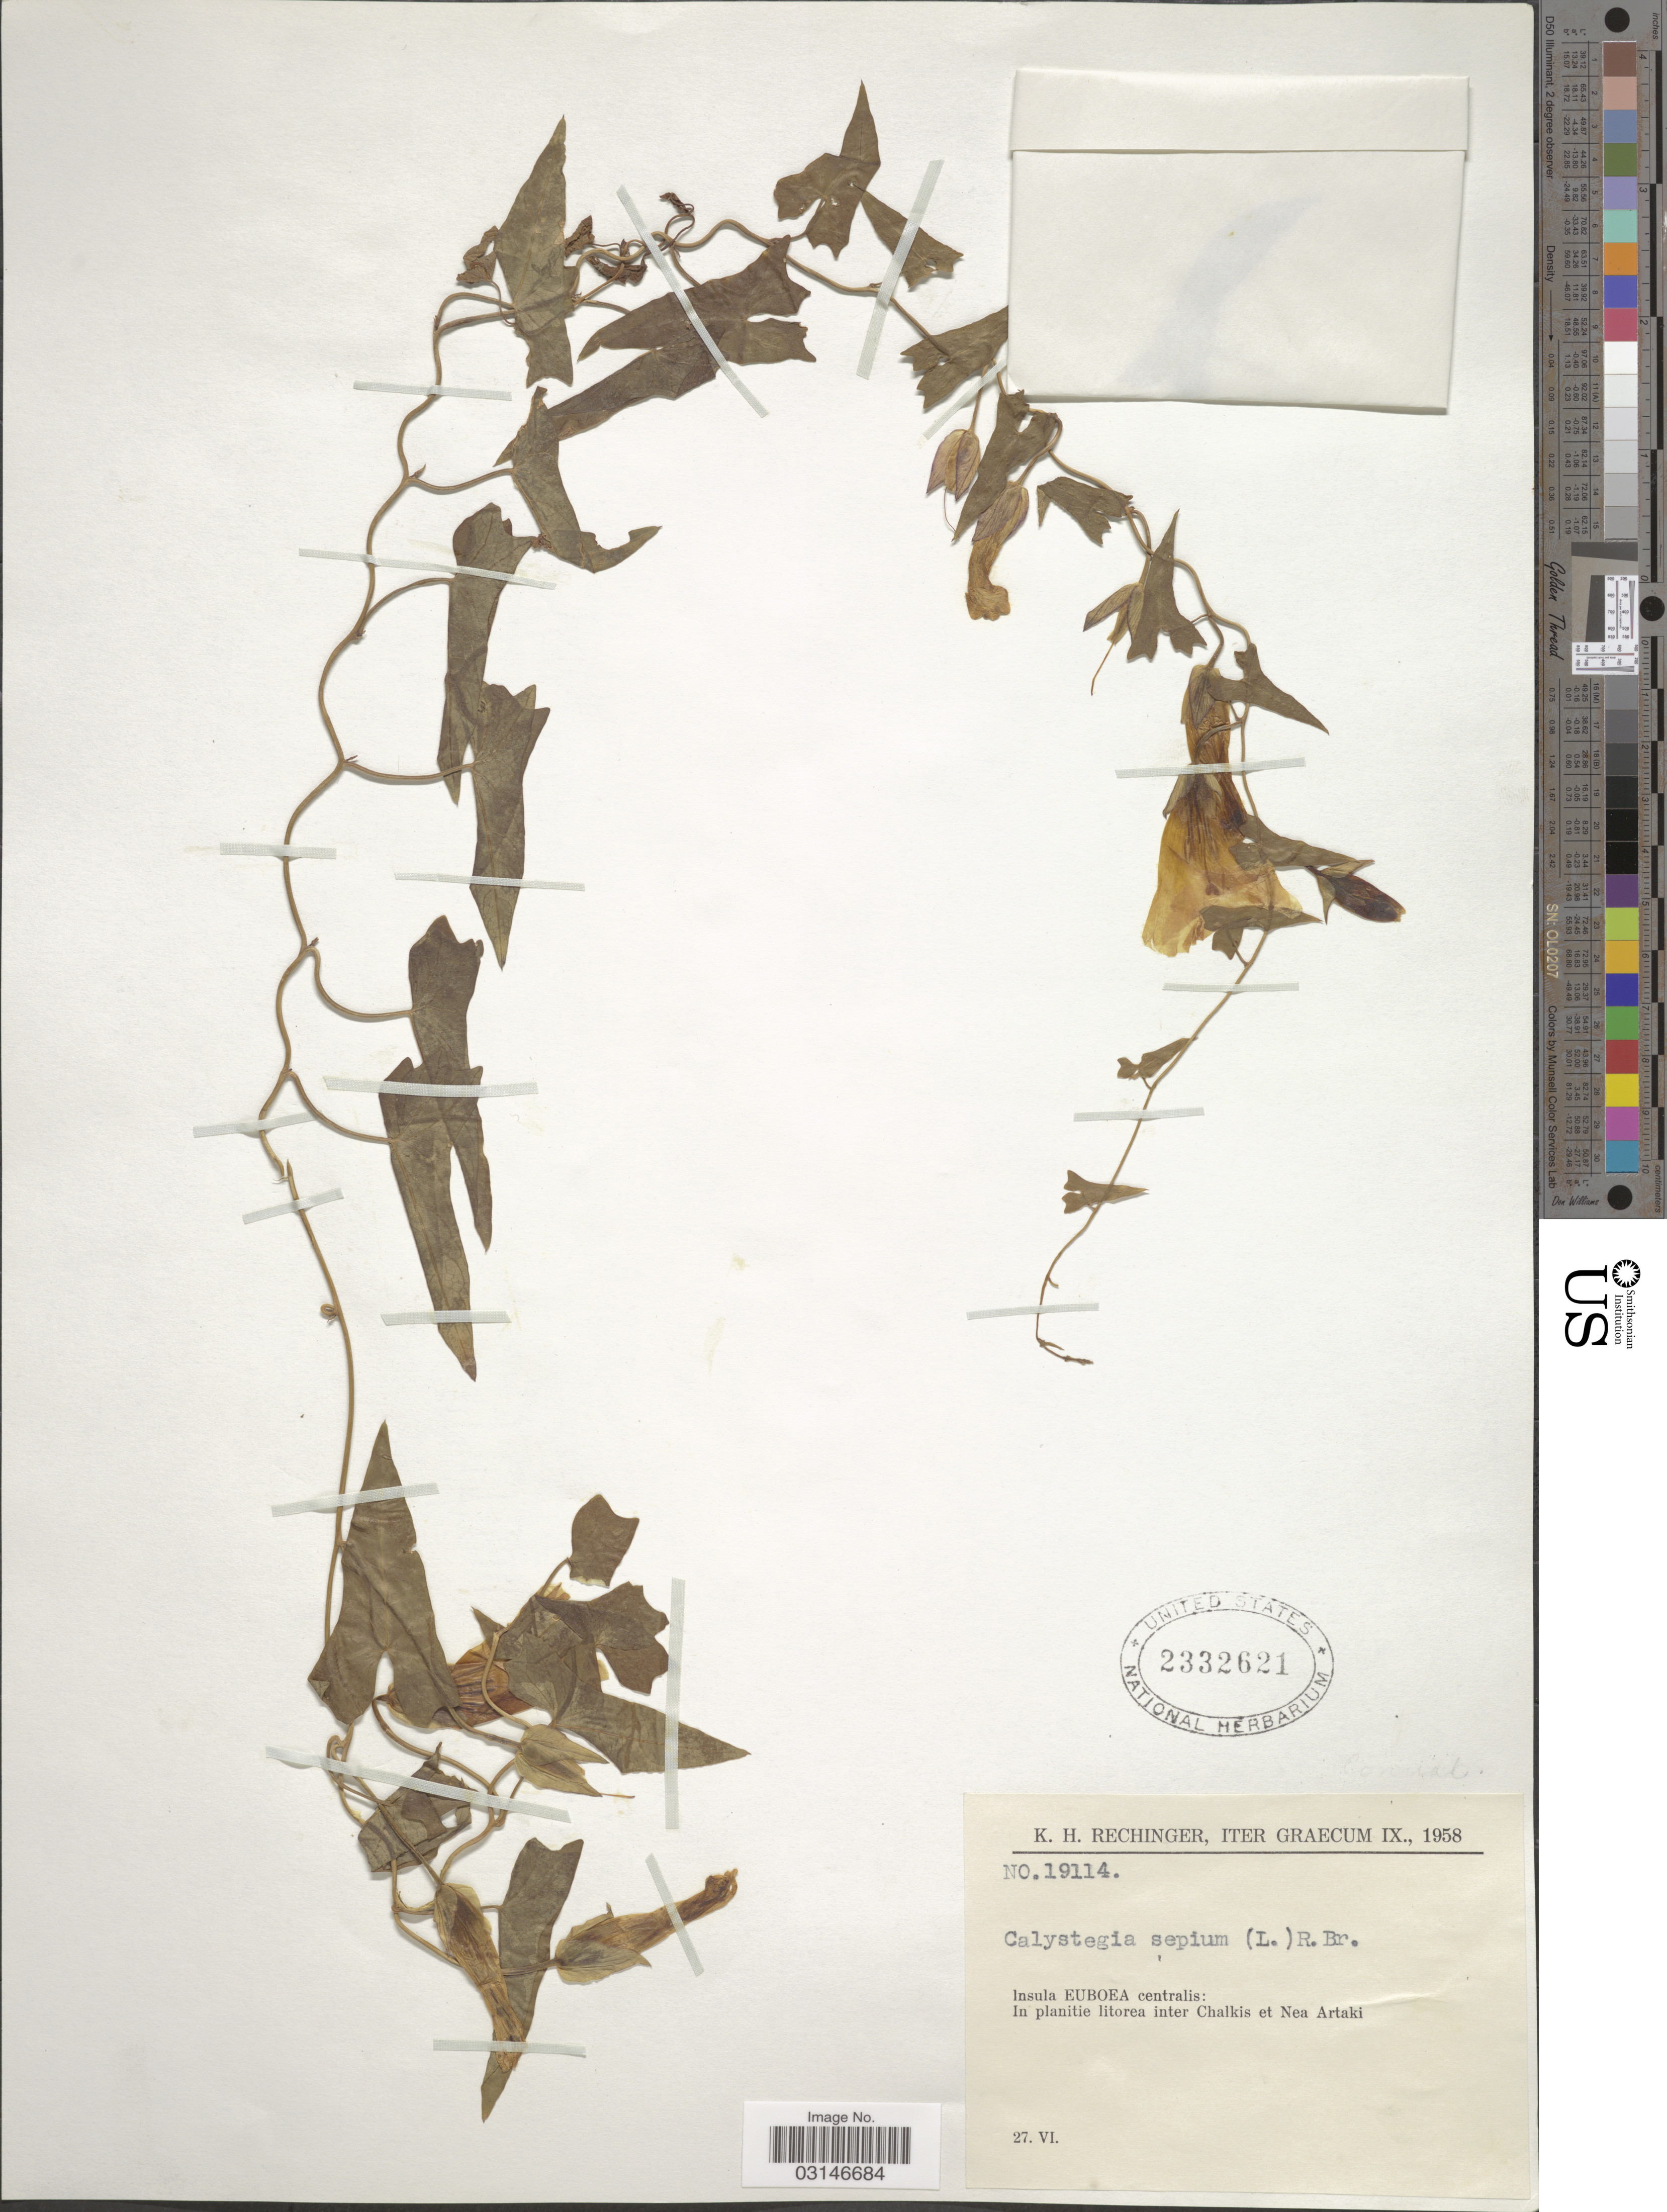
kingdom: Plantae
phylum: Tracheophyta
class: Magnoliopsida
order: Solanales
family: Convolvulaceae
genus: Calystegia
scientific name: Calystegia sepium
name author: (L.) R. Br.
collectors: K. H. Rechinger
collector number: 19114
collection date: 1958-06-27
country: Greece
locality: Iter Graecum. Insula Euboea centralis: In planitie litorea inter Chalkis et Nea Artaki.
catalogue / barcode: US 2332621